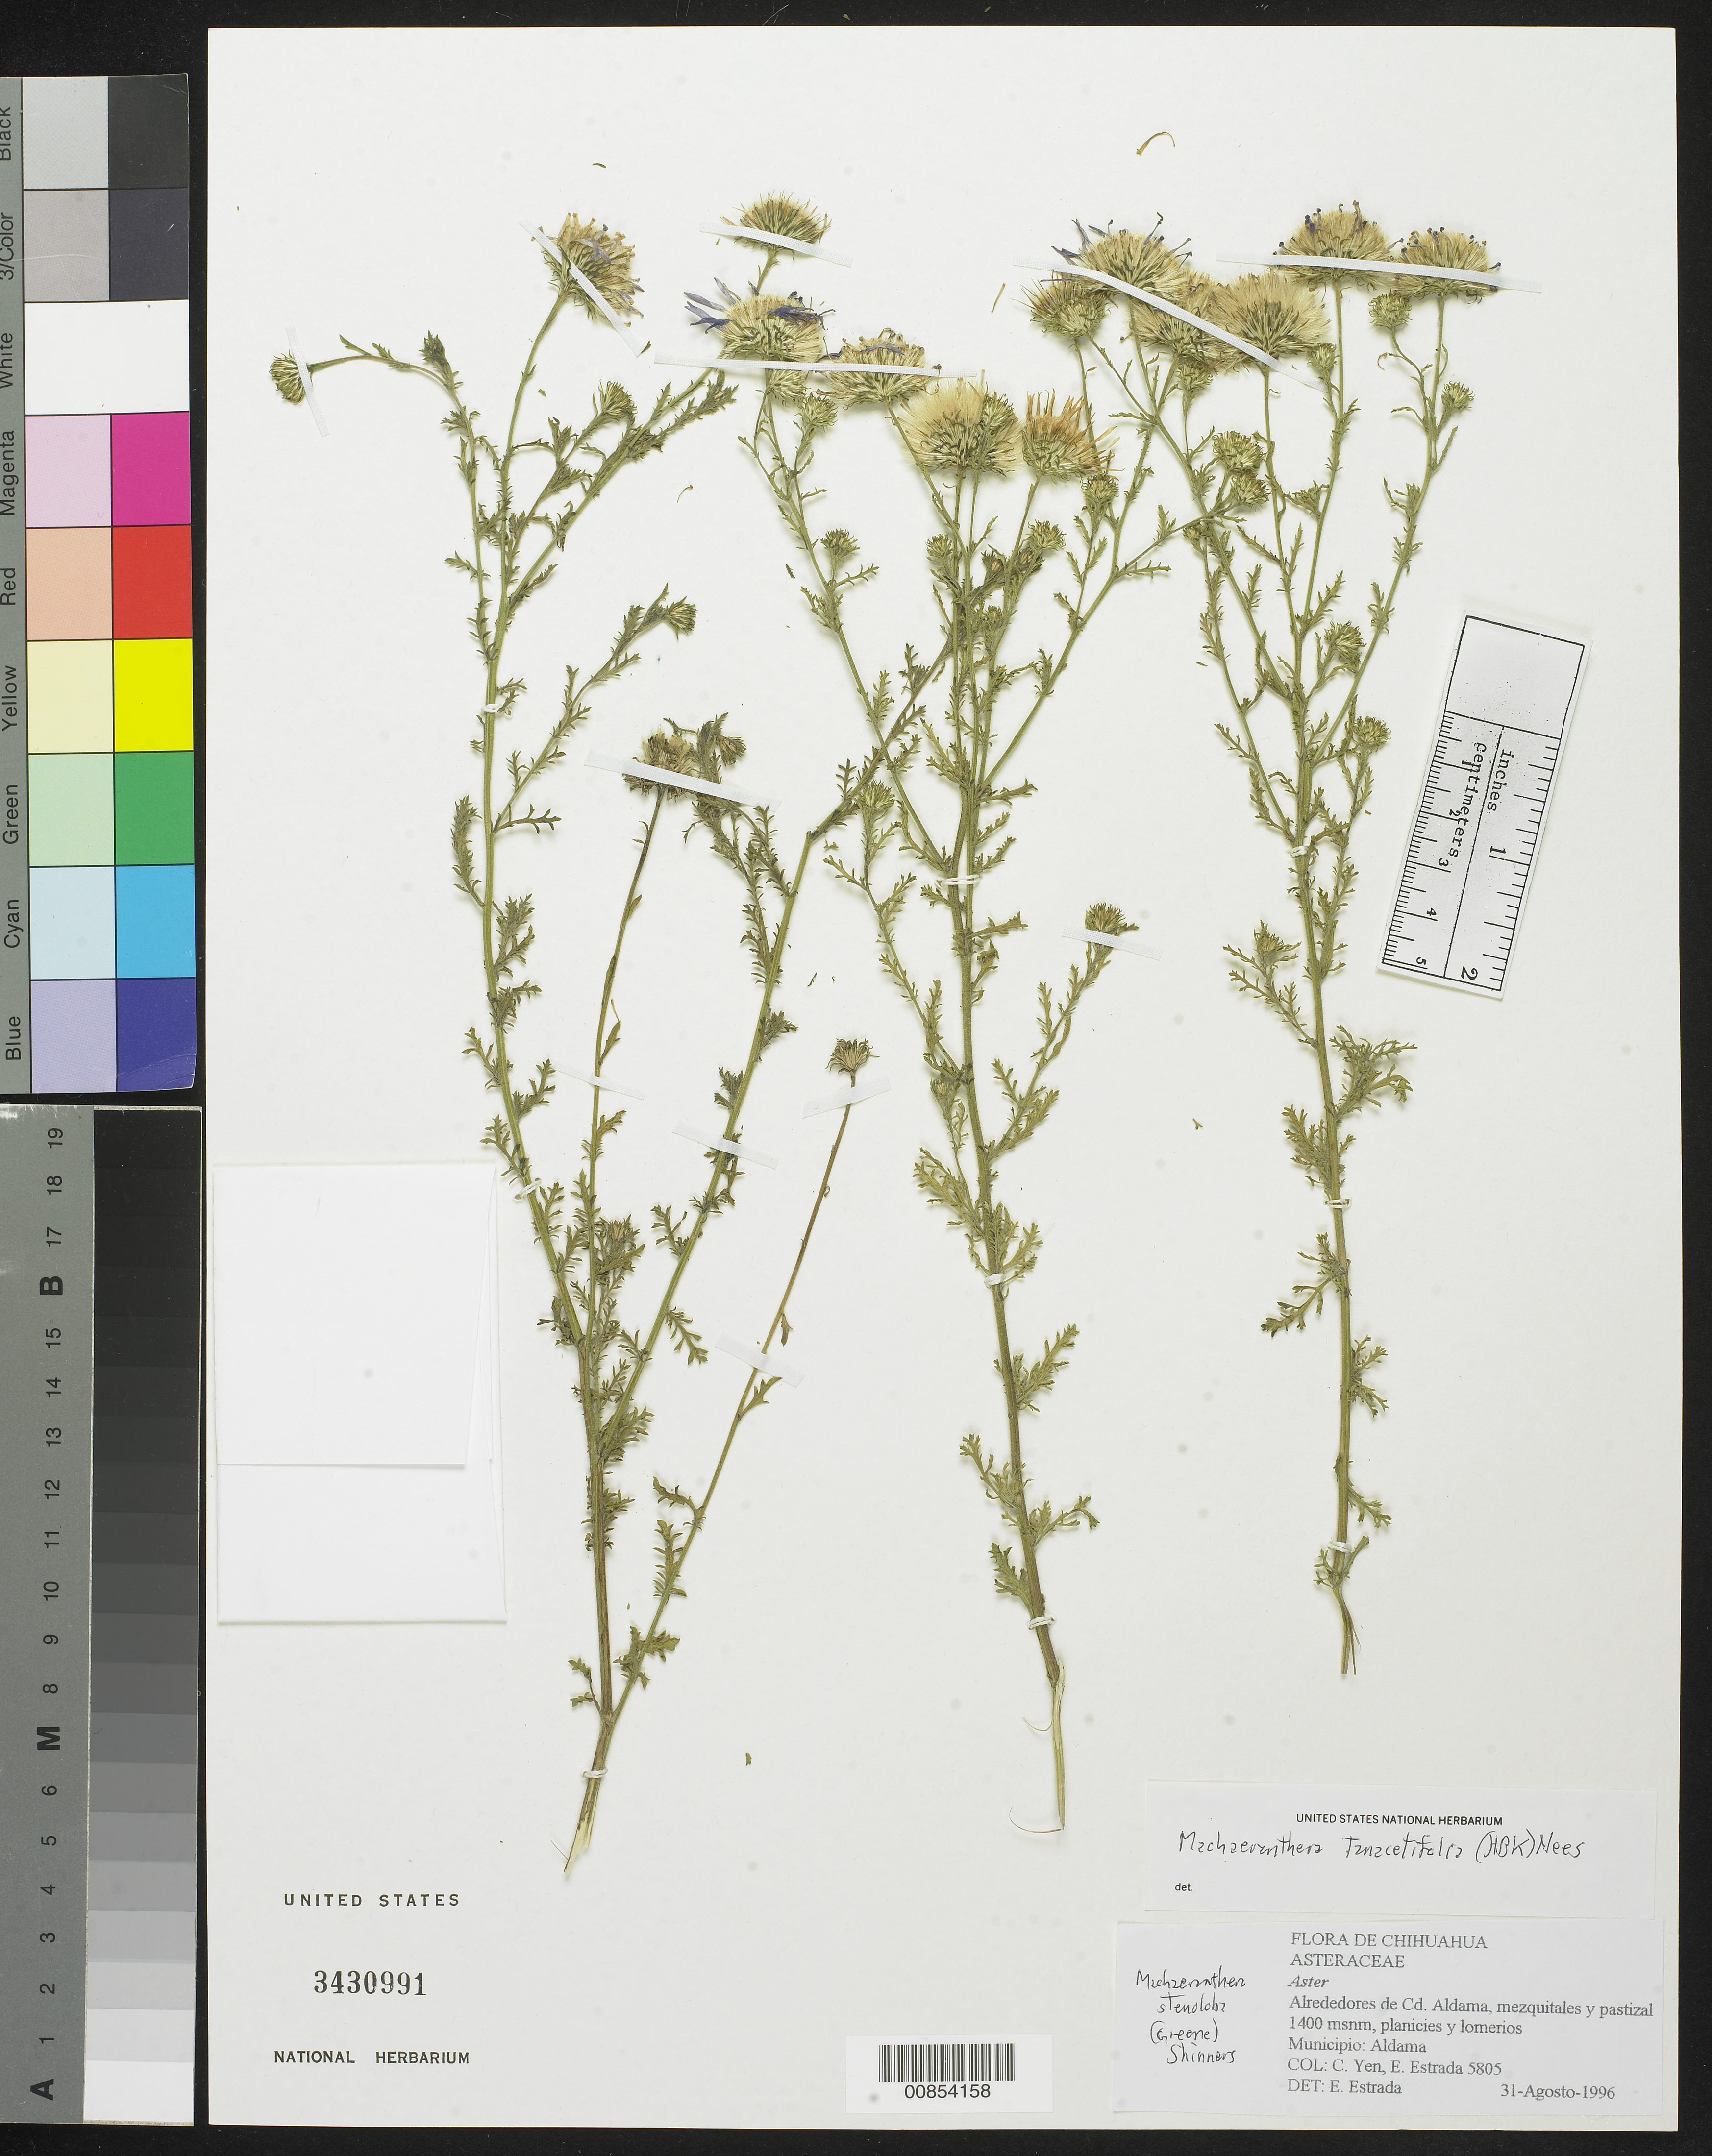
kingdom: Plantae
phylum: Tracheophyta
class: Magnoliopsida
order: Asterales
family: Asteraceae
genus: Machaeranthera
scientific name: Machaeranthera tanacetifolia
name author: (Kunth) Nees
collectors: Y. C. Yang & E. Estrada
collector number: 5805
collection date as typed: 31 Aug 1996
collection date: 1996-08-31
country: Mexico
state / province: Chihuahua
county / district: Aldama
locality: Alrededores de Cd. Aldama.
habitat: Mezquitales y pastizal. Planicies y lomerios.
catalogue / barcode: US 3430991